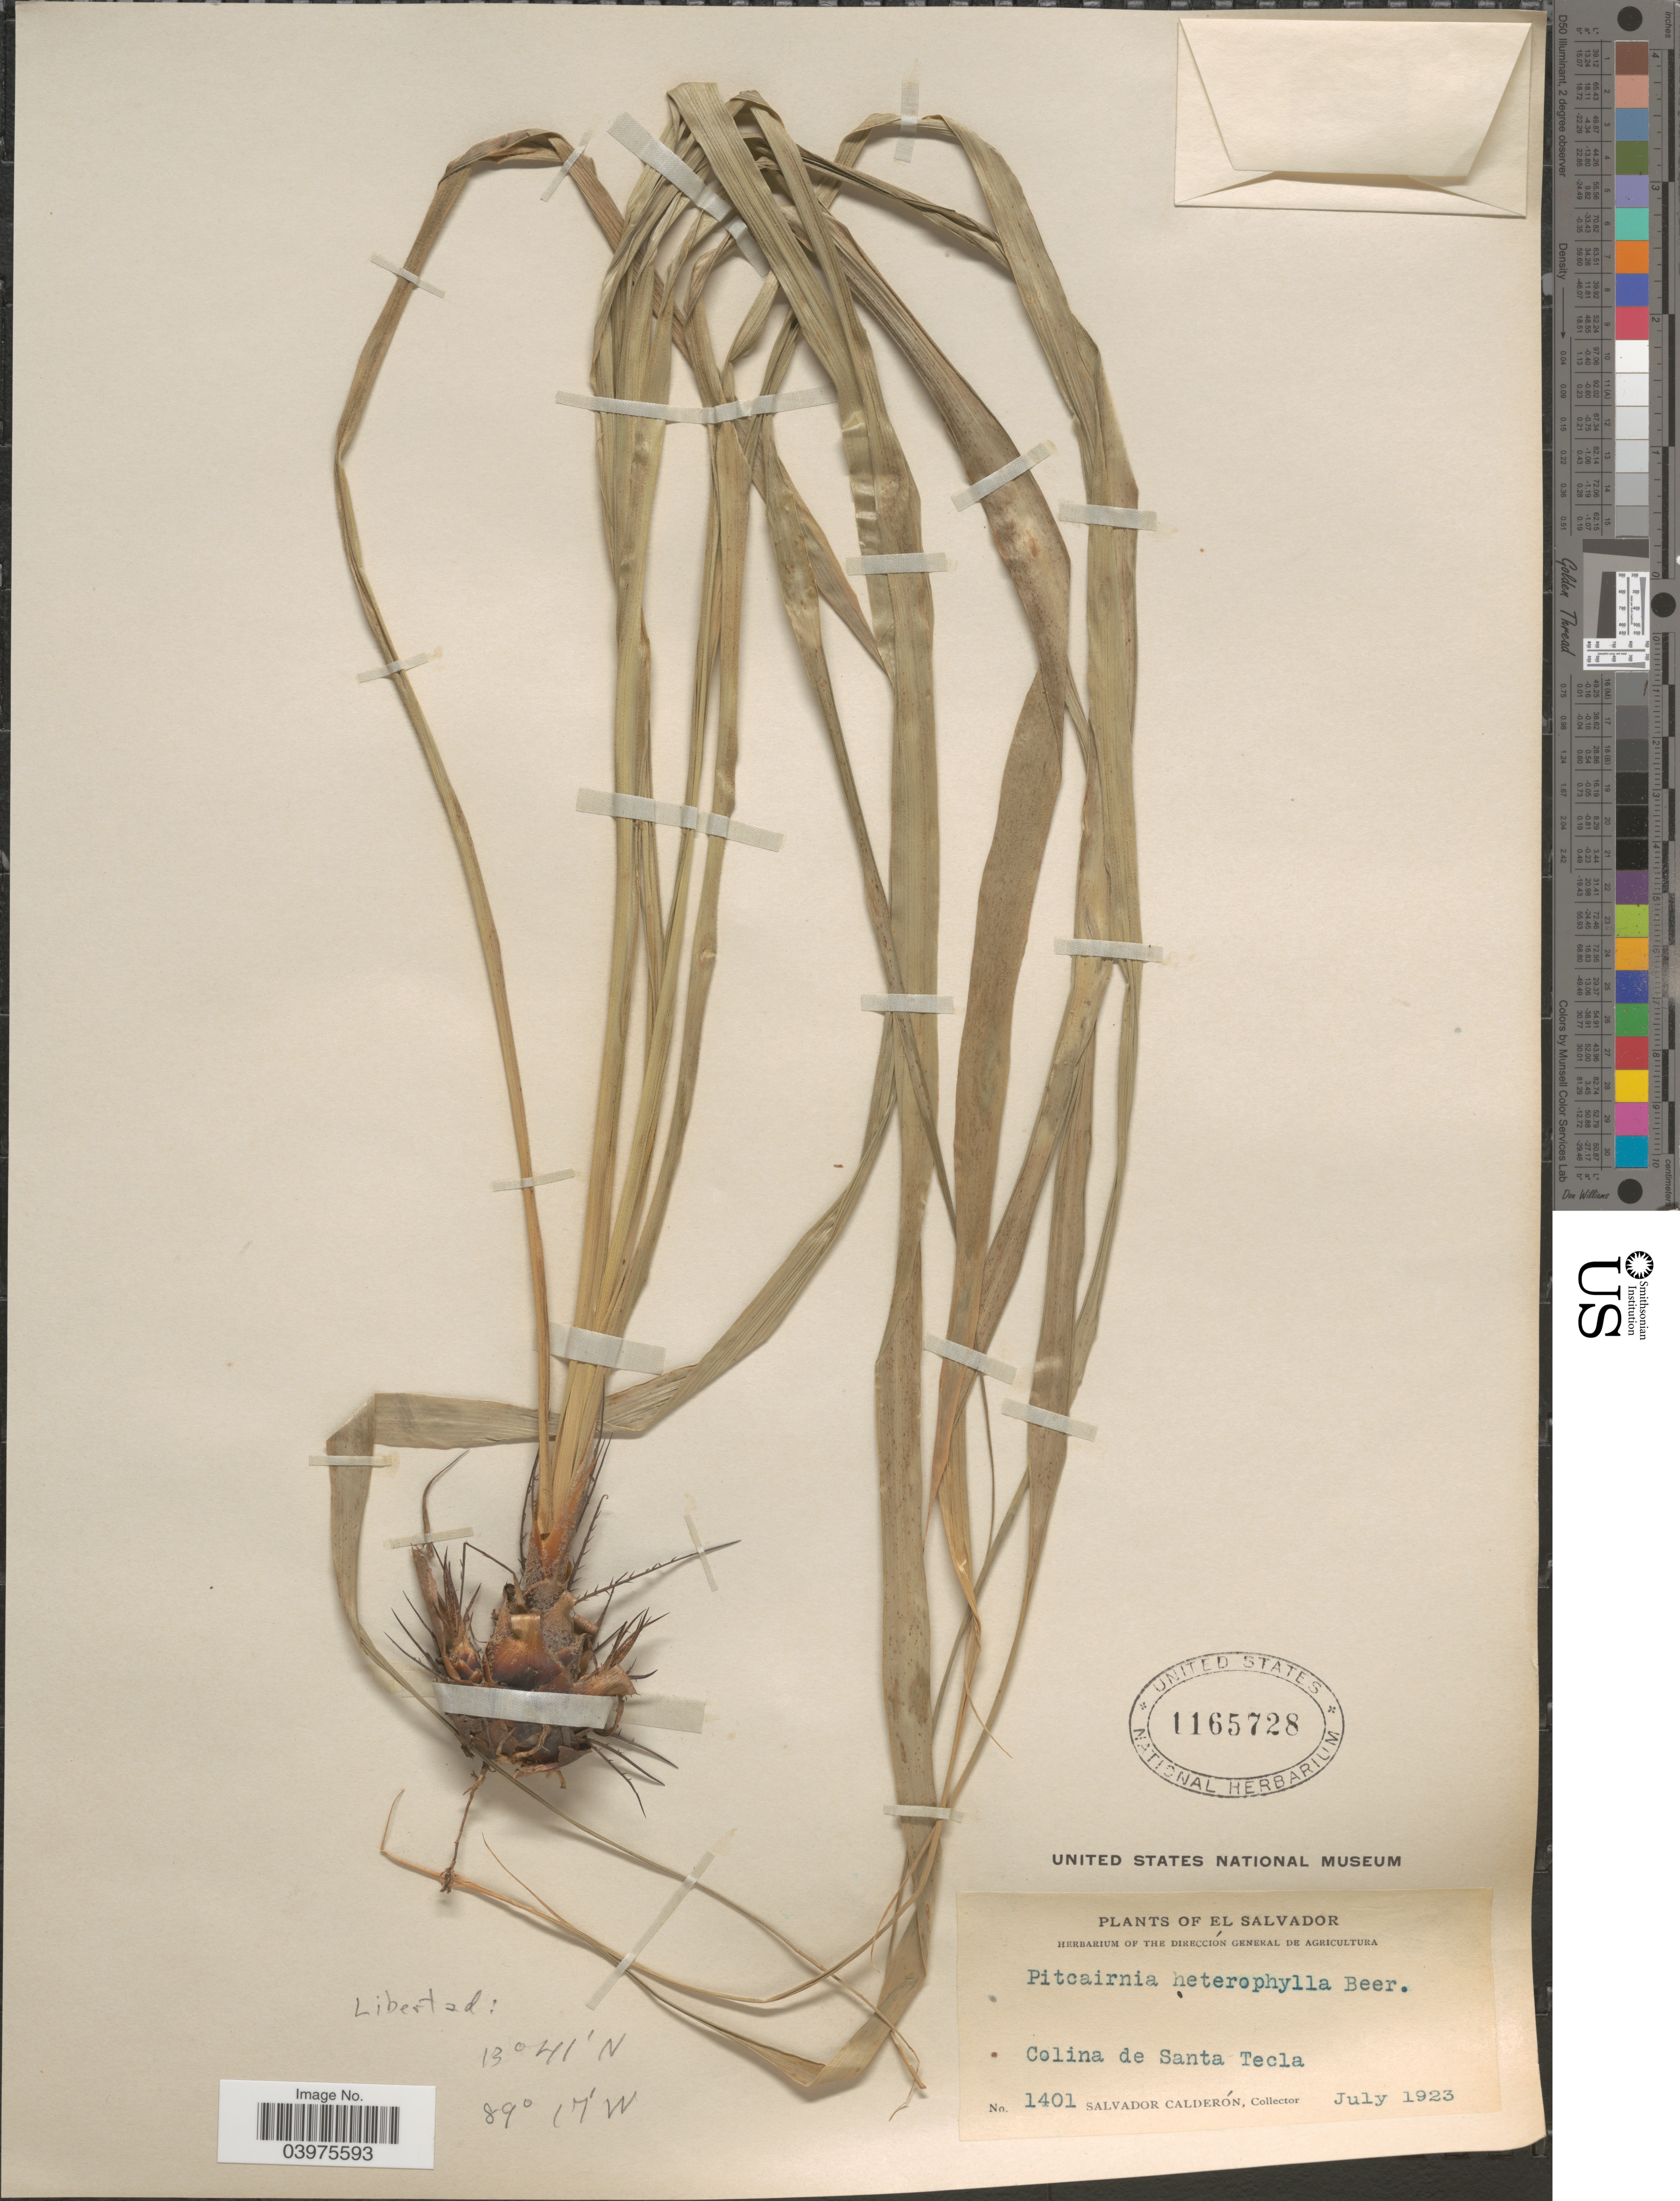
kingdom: Plantae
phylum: Tracheophyta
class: Liliopsida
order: Poales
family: Bromeliaceae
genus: Pitcairnia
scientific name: Pitcairnia heterophylla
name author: (Lindl.) Beer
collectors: S. Calderón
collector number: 1401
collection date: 1923-07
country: El Salvador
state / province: La Libertad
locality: Colina de Santa Tecla.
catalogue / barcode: US 1165728